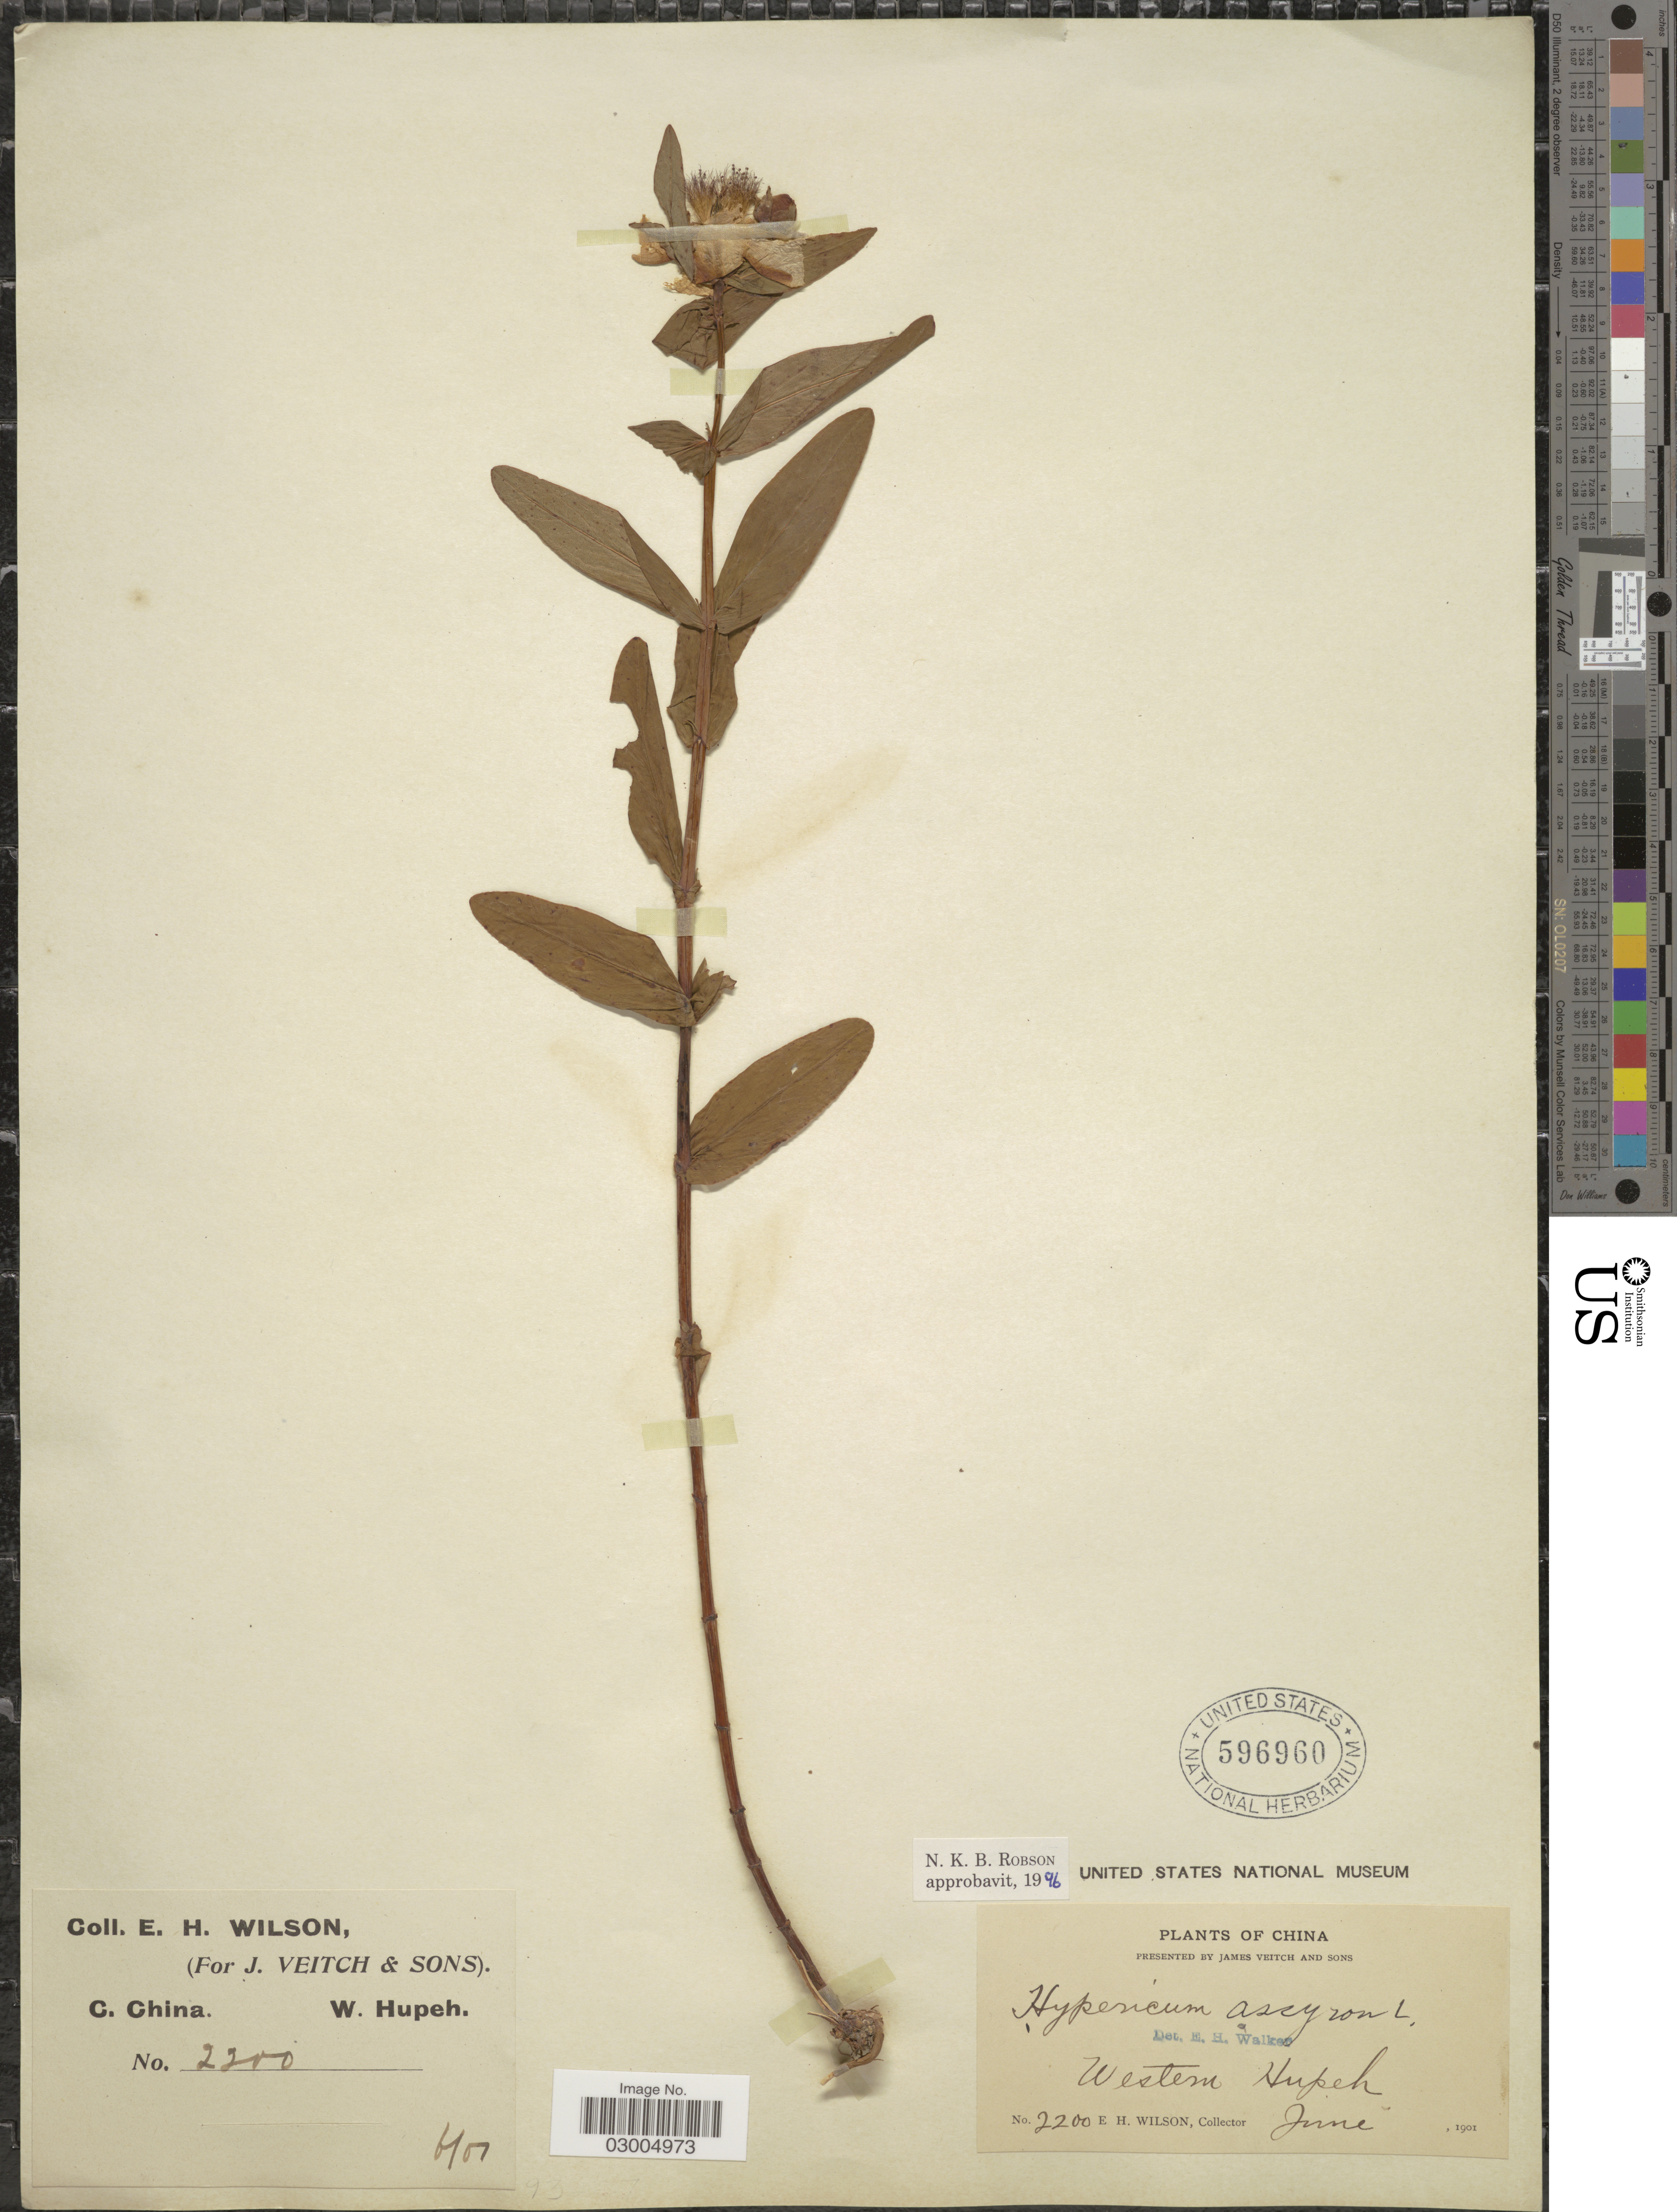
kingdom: Plantae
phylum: Tracheophyta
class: Magnoliopsida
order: Malpighiales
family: Hypericaceae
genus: Hypericum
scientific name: Hypericum ascyron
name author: L.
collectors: E. Wilson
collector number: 2200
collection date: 1901-06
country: China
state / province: Hubei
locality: C. China. Western Hupeh.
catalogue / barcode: US 596960